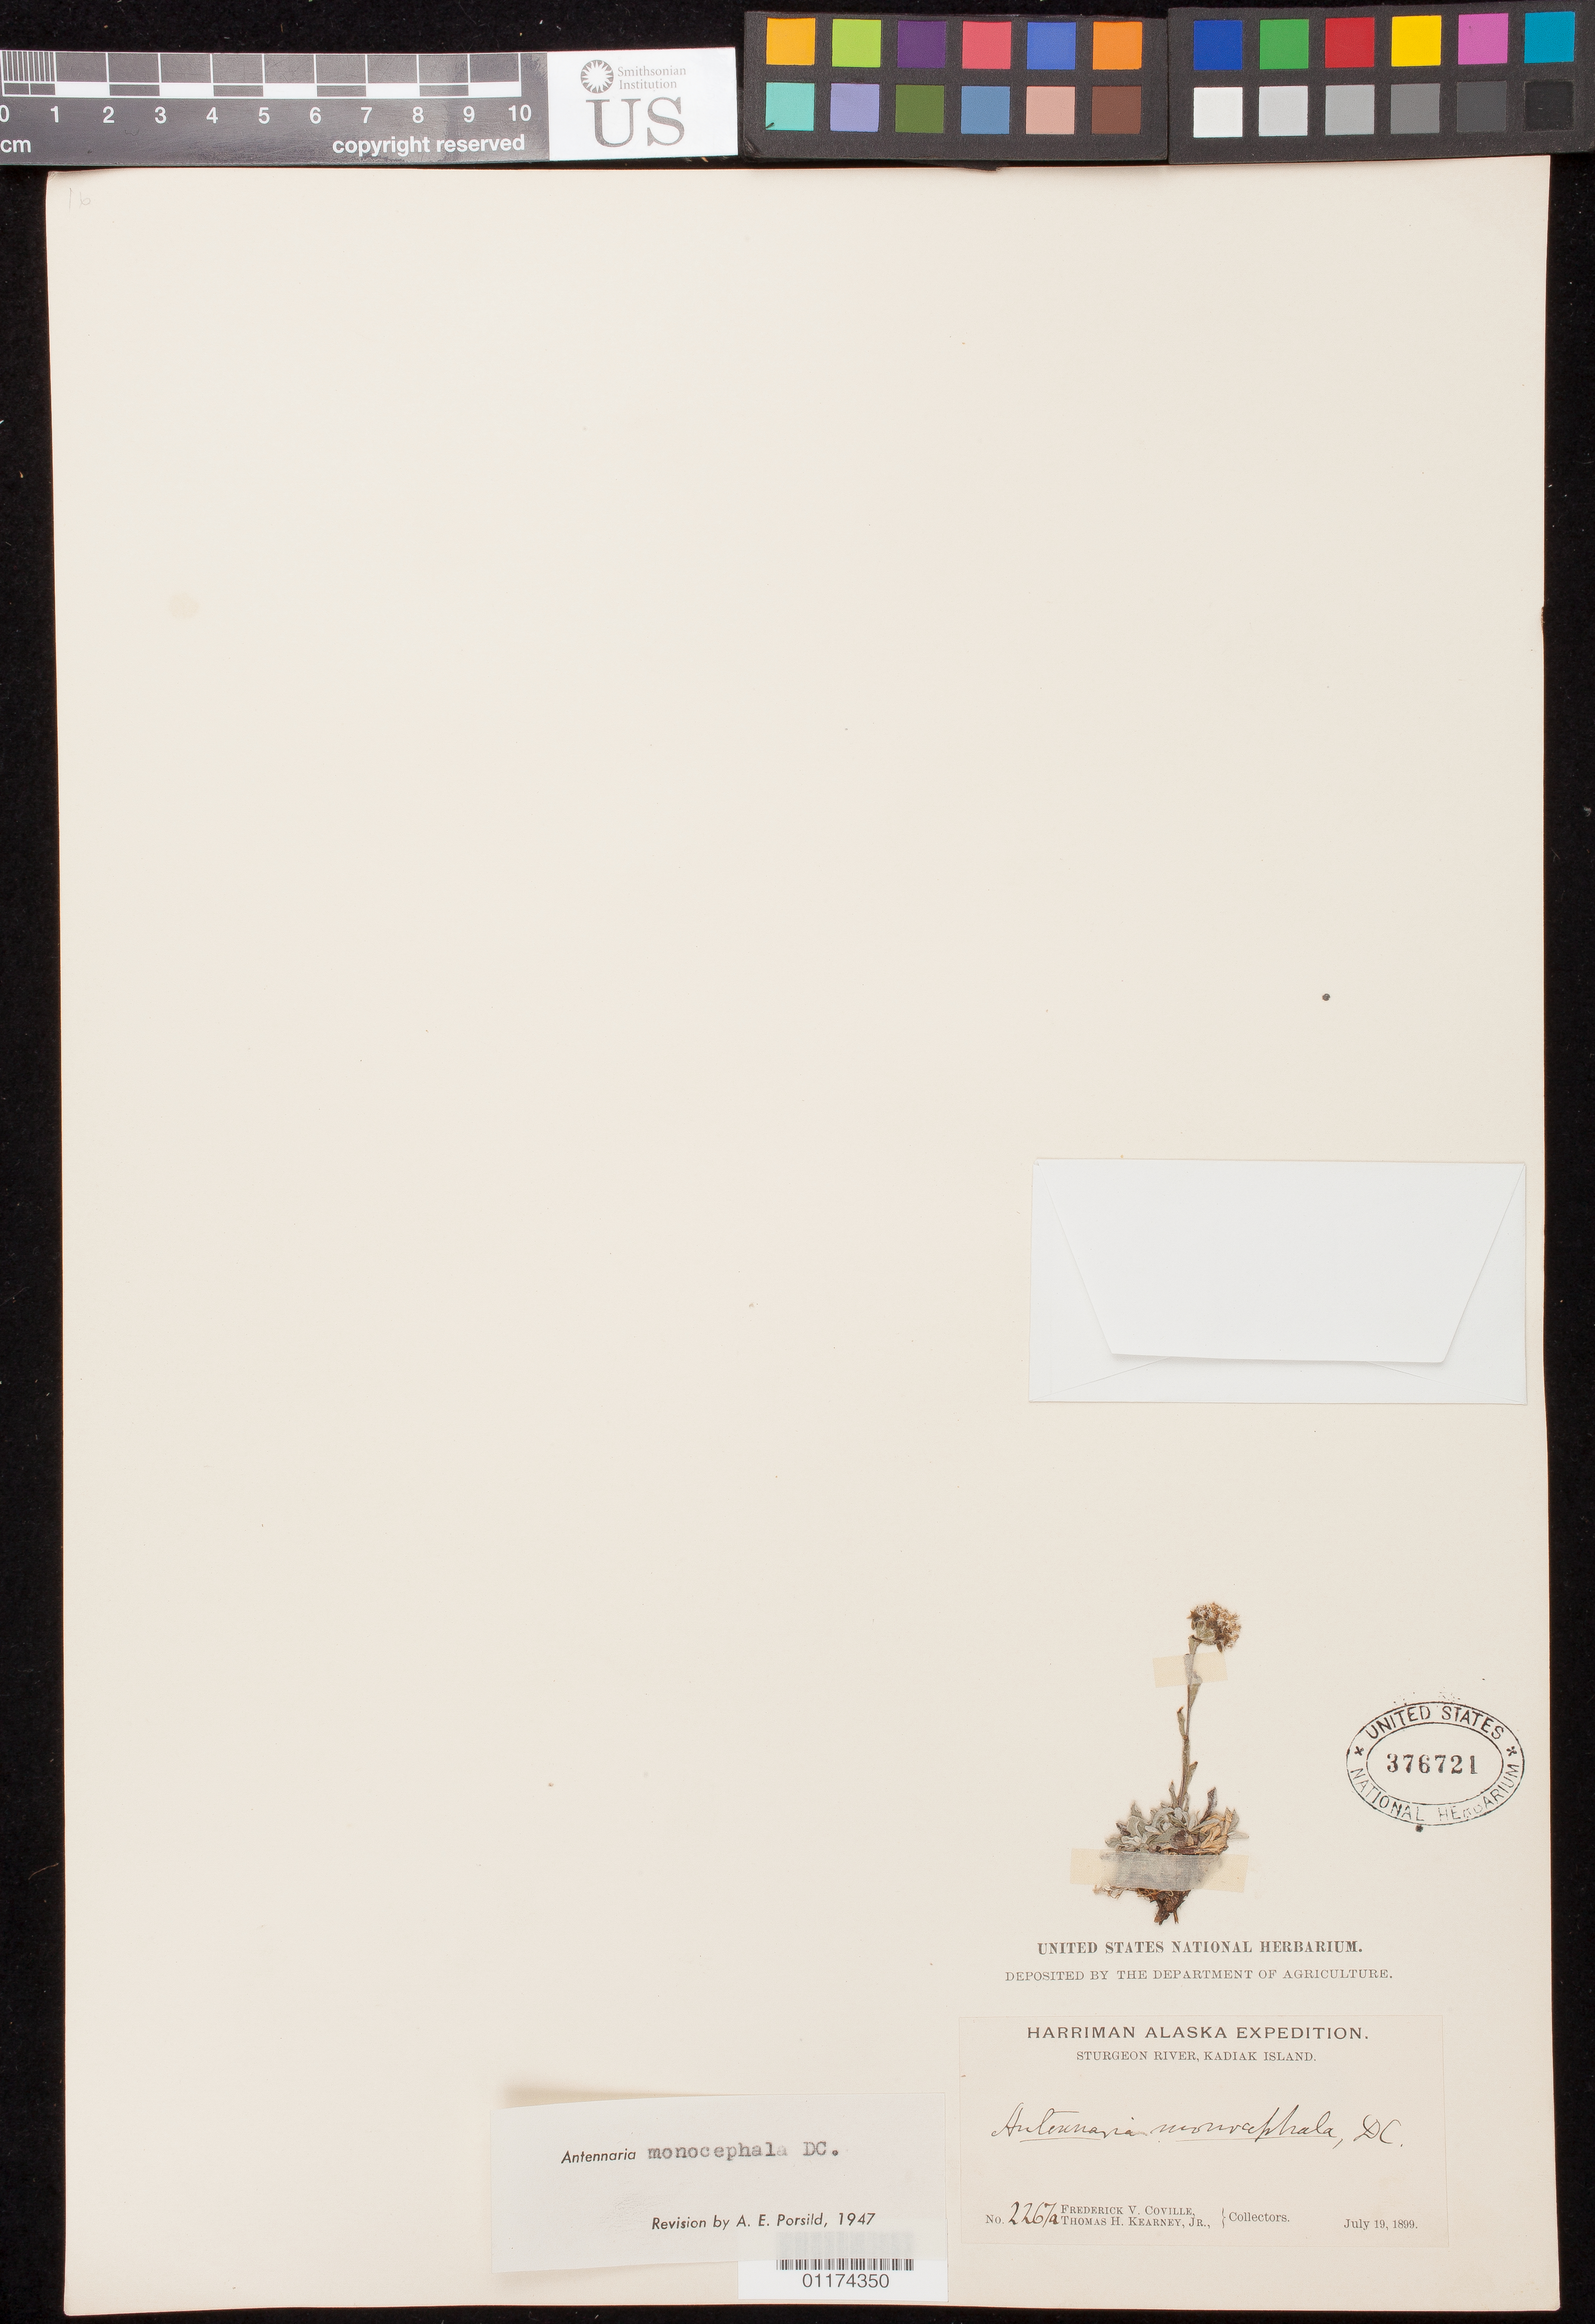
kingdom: Plantae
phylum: Tracheophyta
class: Magnoliopsida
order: Asterales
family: Asteraceae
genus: Antennaria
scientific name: Antennaria monocephala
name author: DC.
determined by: Porsild, A. E.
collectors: F. V. Coville & T. H. Kearney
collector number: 1555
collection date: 1899-07-01/1899-07-05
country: United States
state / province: Alaska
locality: Kukak Bay, Alaska Penninsula.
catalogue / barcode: US 376709